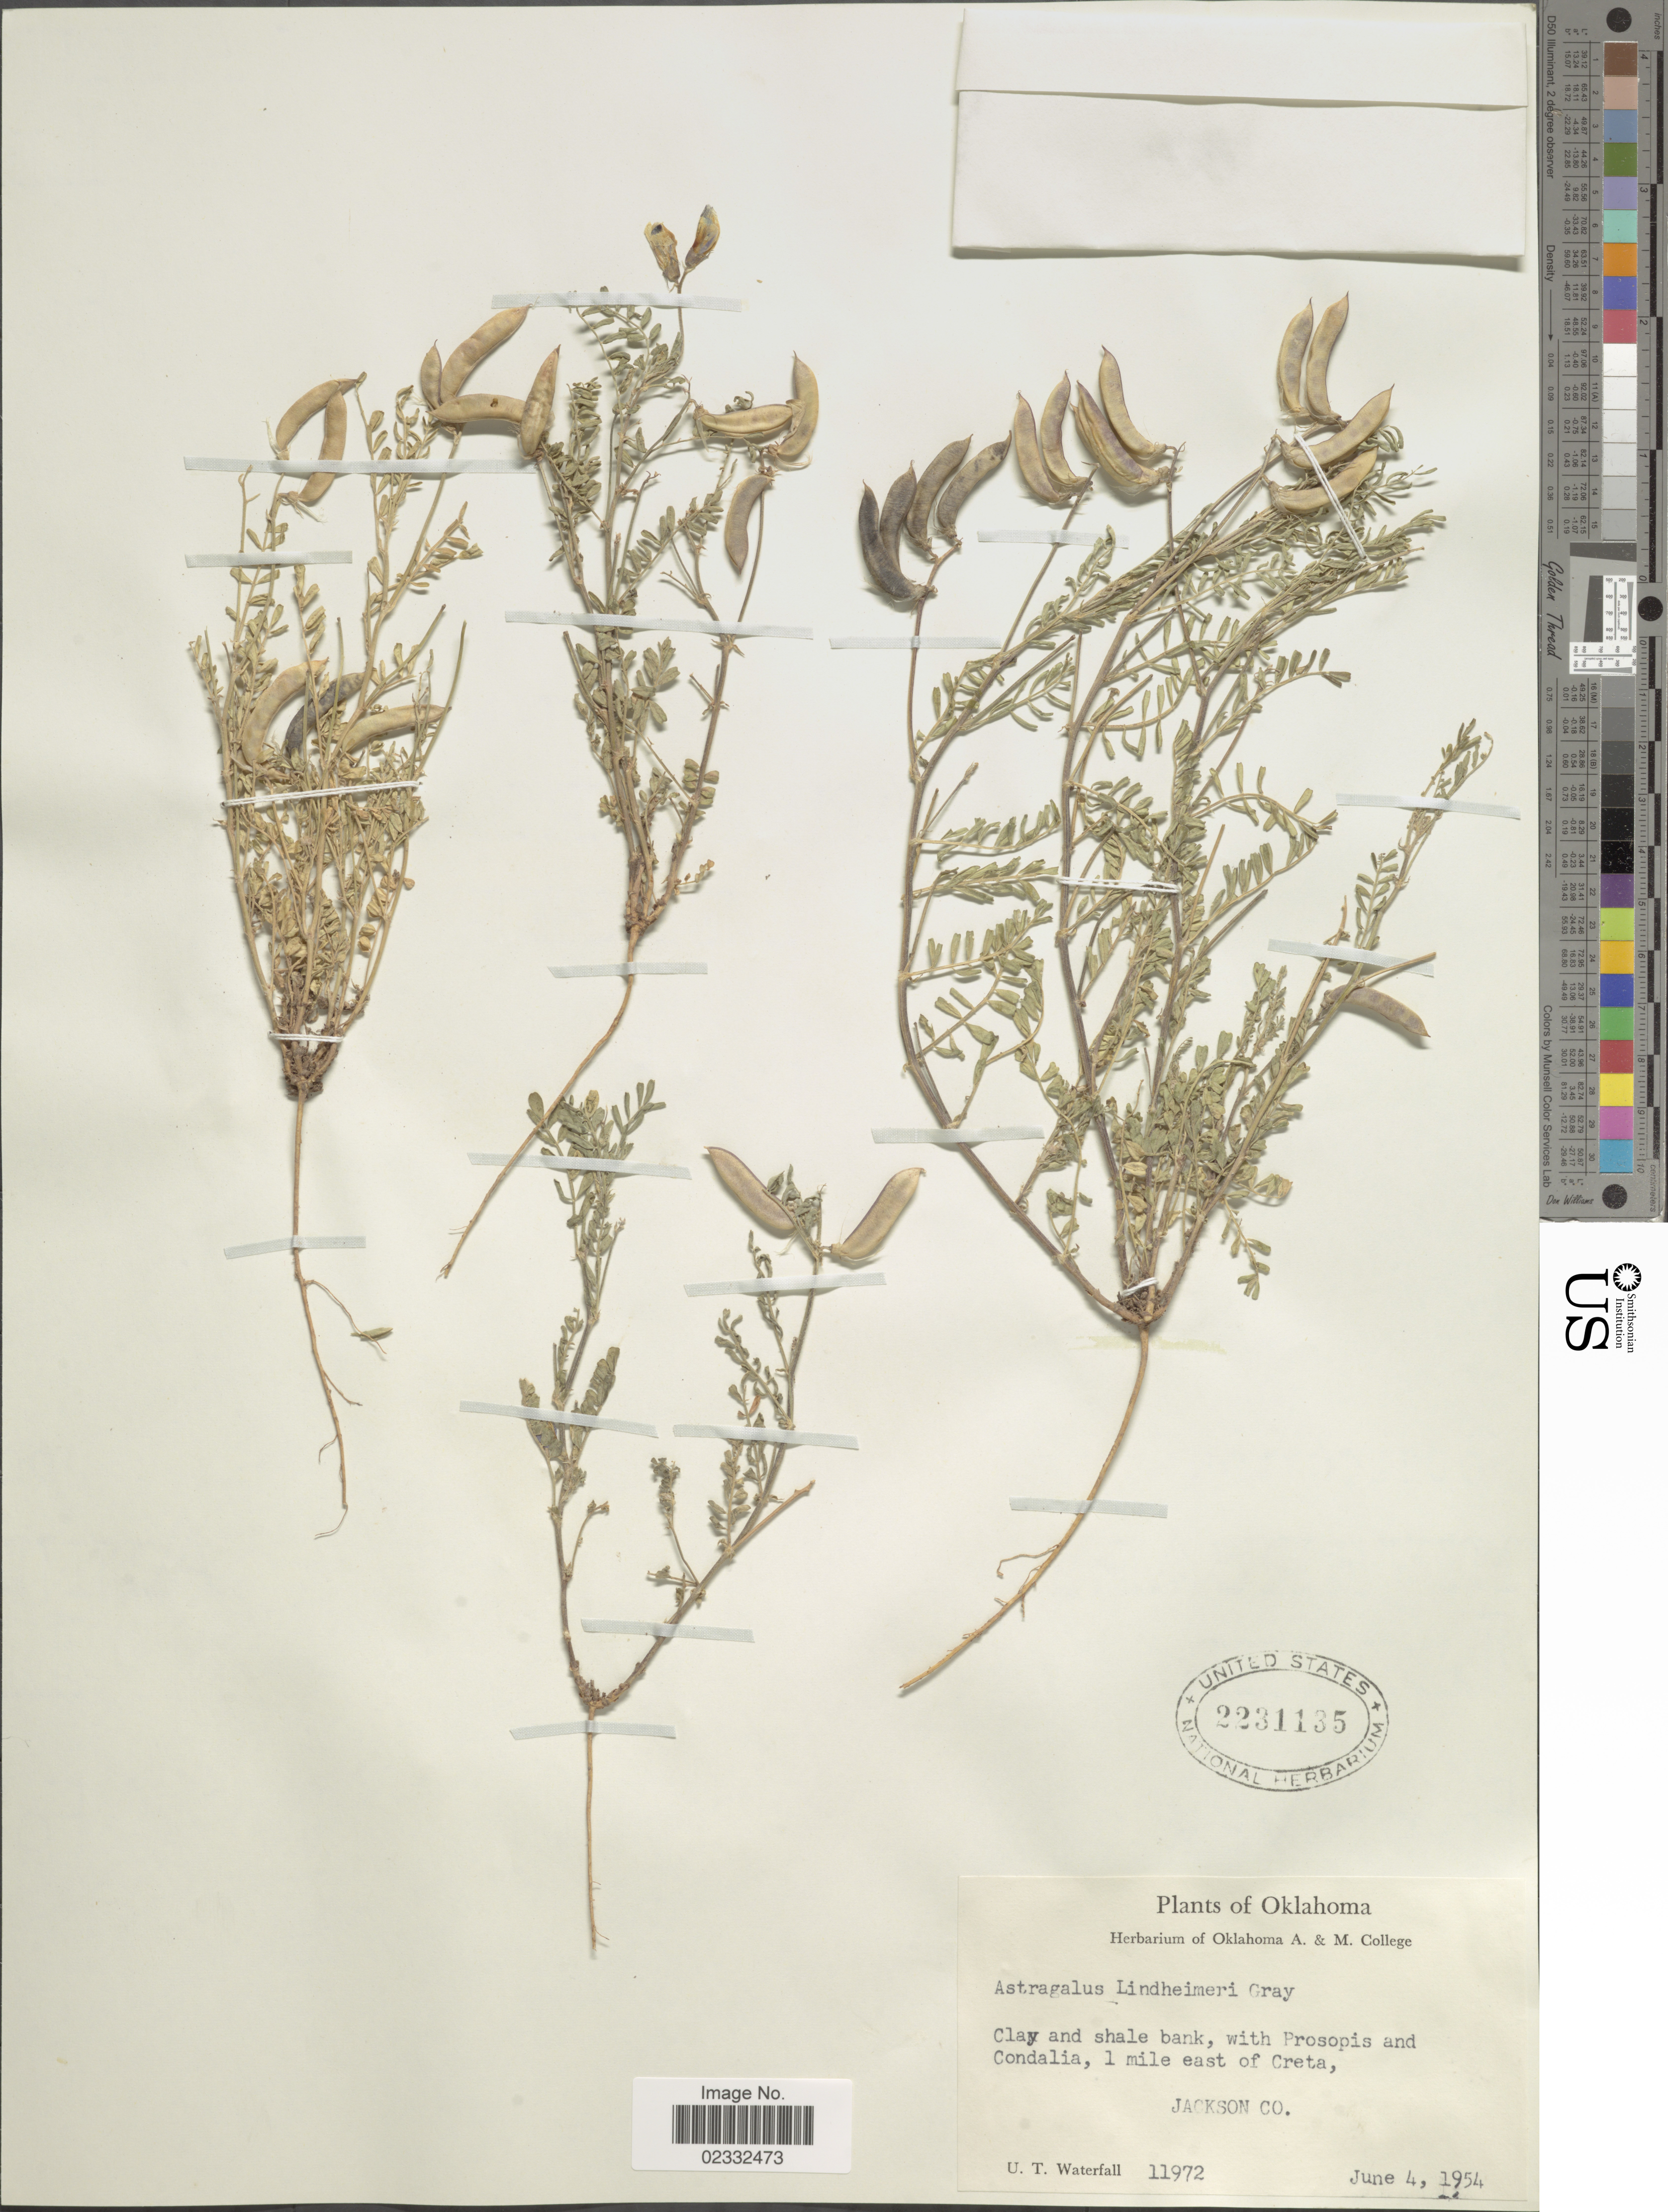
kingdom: Plantae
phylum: Tracheophyta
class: Magnoliopsida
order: Fabales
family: Fabaceae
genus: Astragalus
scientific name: Astragalus lindheimeri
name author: Engelm. ex A. Gray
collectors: U. T. Waterfall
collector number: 11972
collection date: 1954-06-05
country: United States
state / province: Oklahoma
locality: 1 mile east of Creta, Jackson Co.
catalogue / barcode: US 2231135